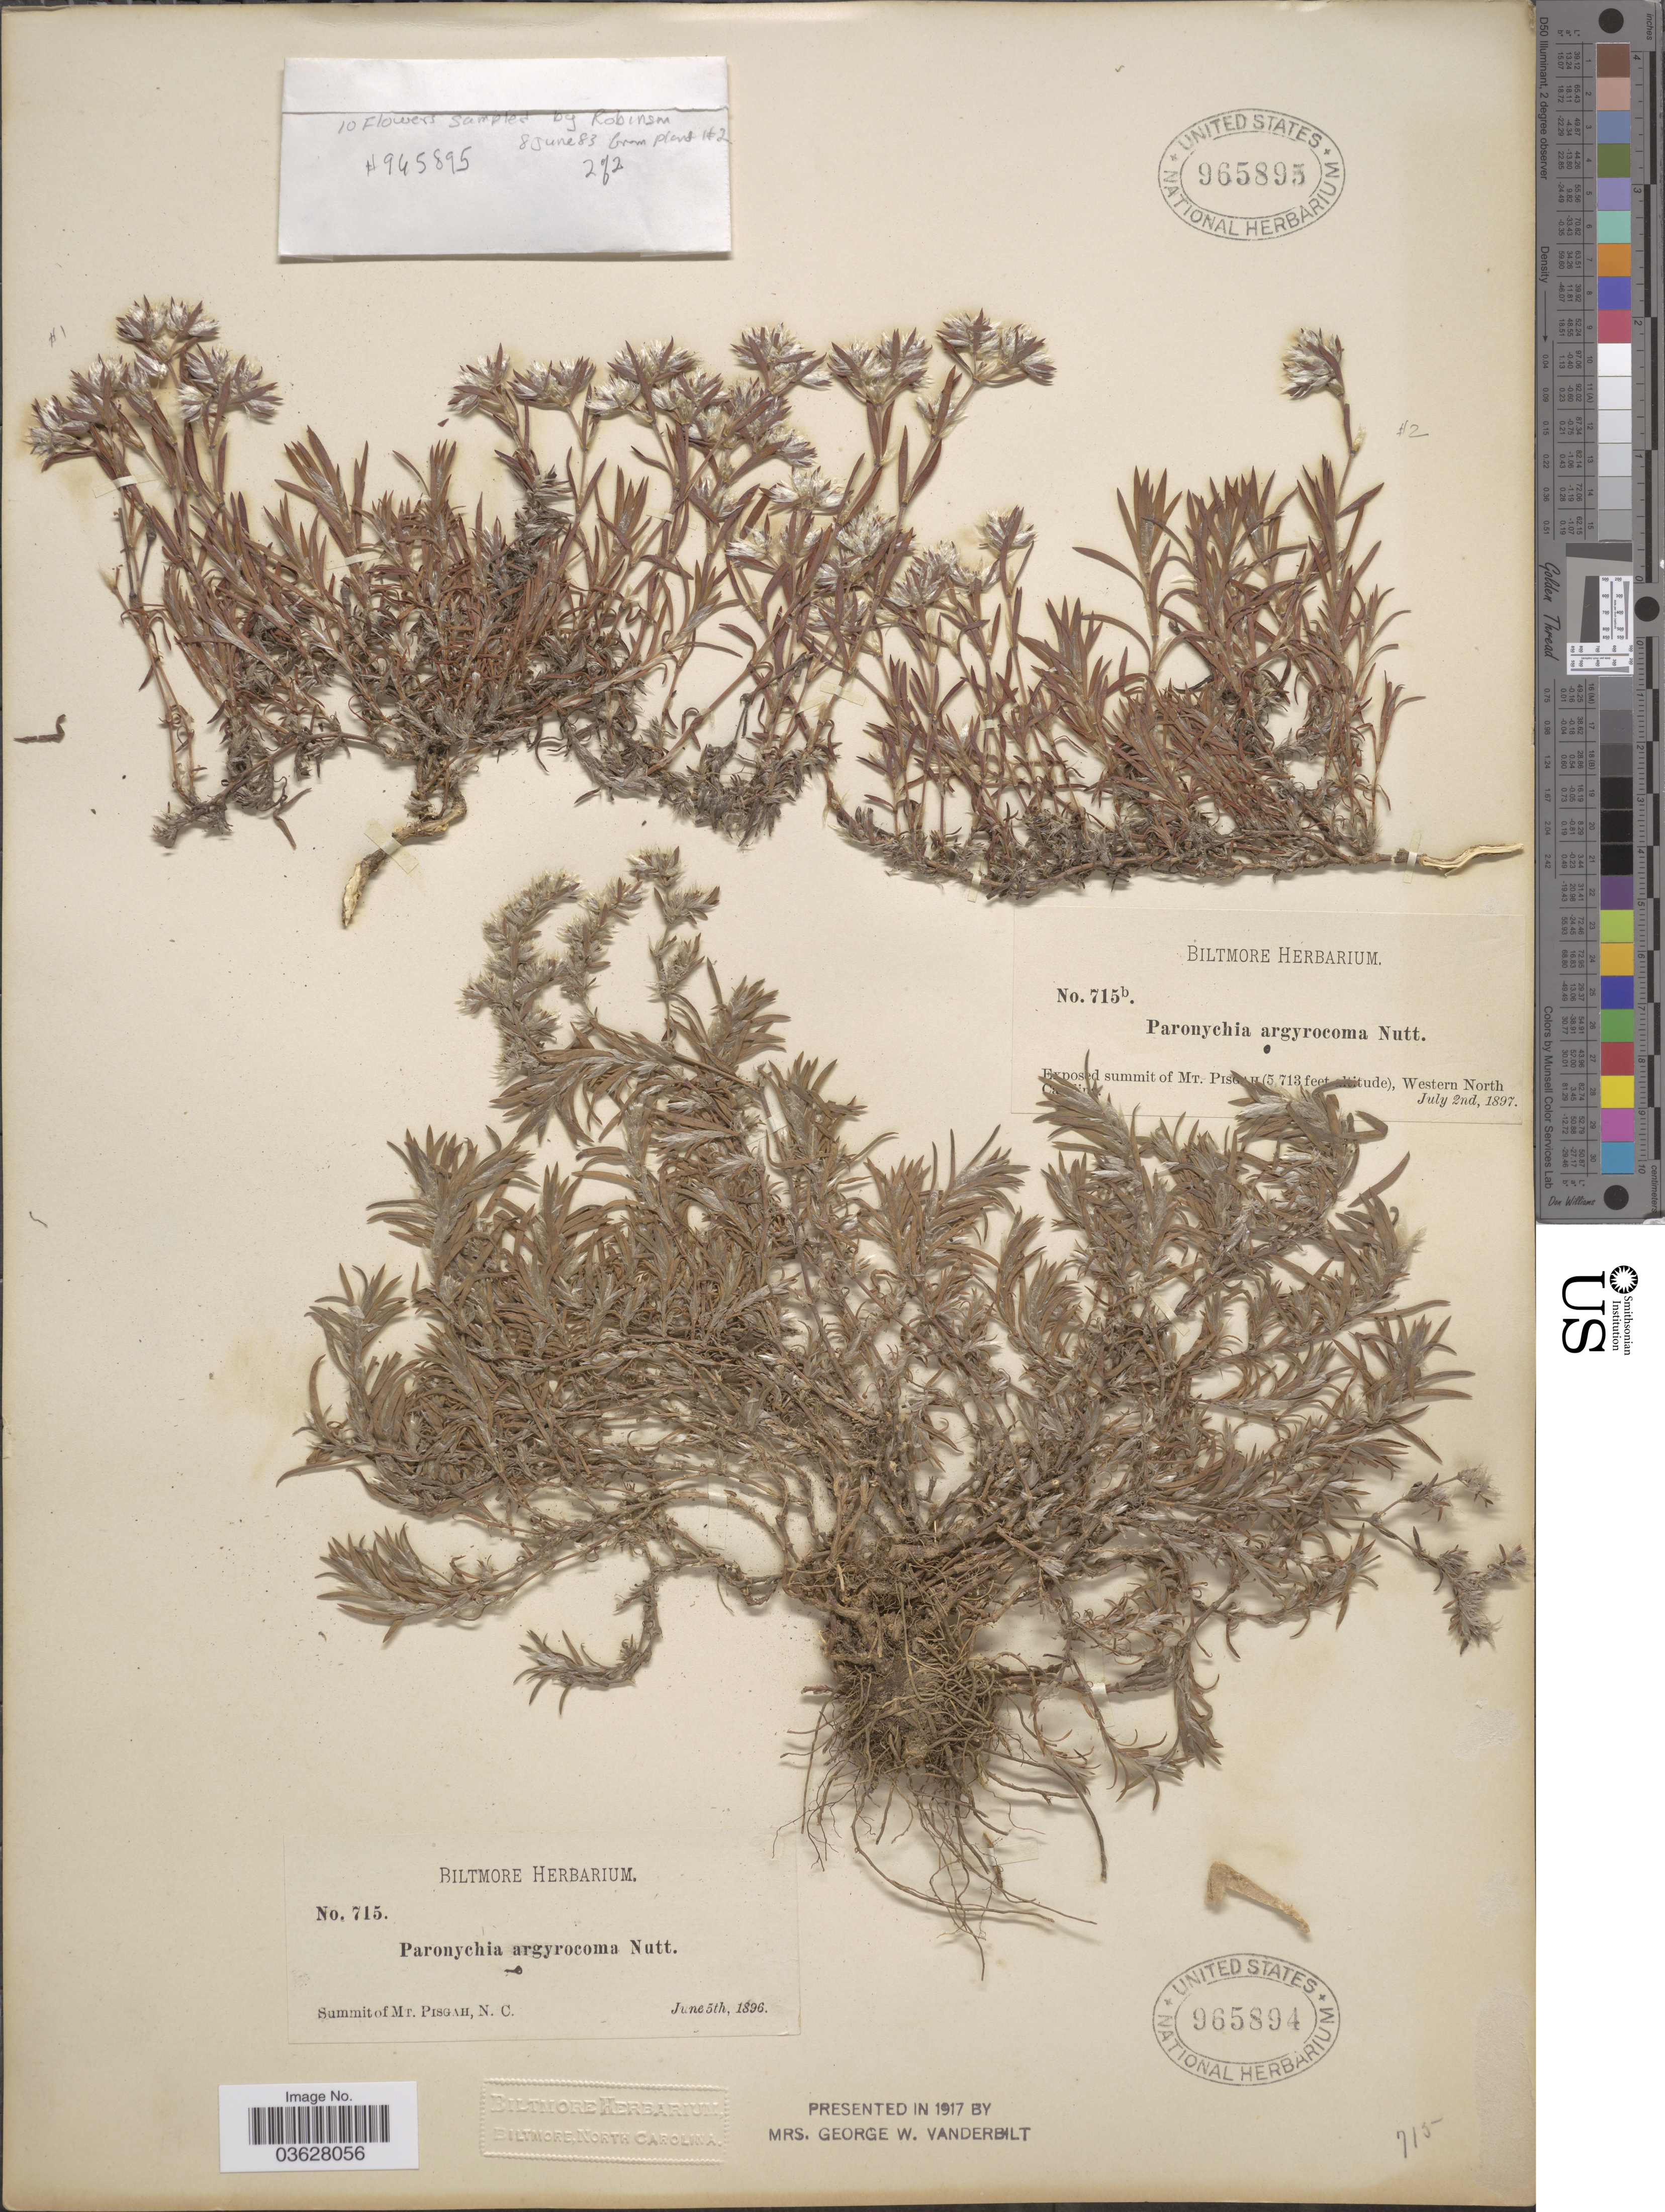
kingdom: Plantae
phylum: Tracheophyta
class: Magnoliopsida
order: Caryophyllales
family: Caryophyllaceae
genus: Paronychia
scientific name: Paronychia argyrocoma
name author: (Michx.) Nutt.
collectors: ex herb. Biltmore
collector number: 715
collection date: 1896-06-05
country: United States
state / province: North Carolina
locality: Summit of Mt. Pisgah.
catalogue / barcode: US 965894-2